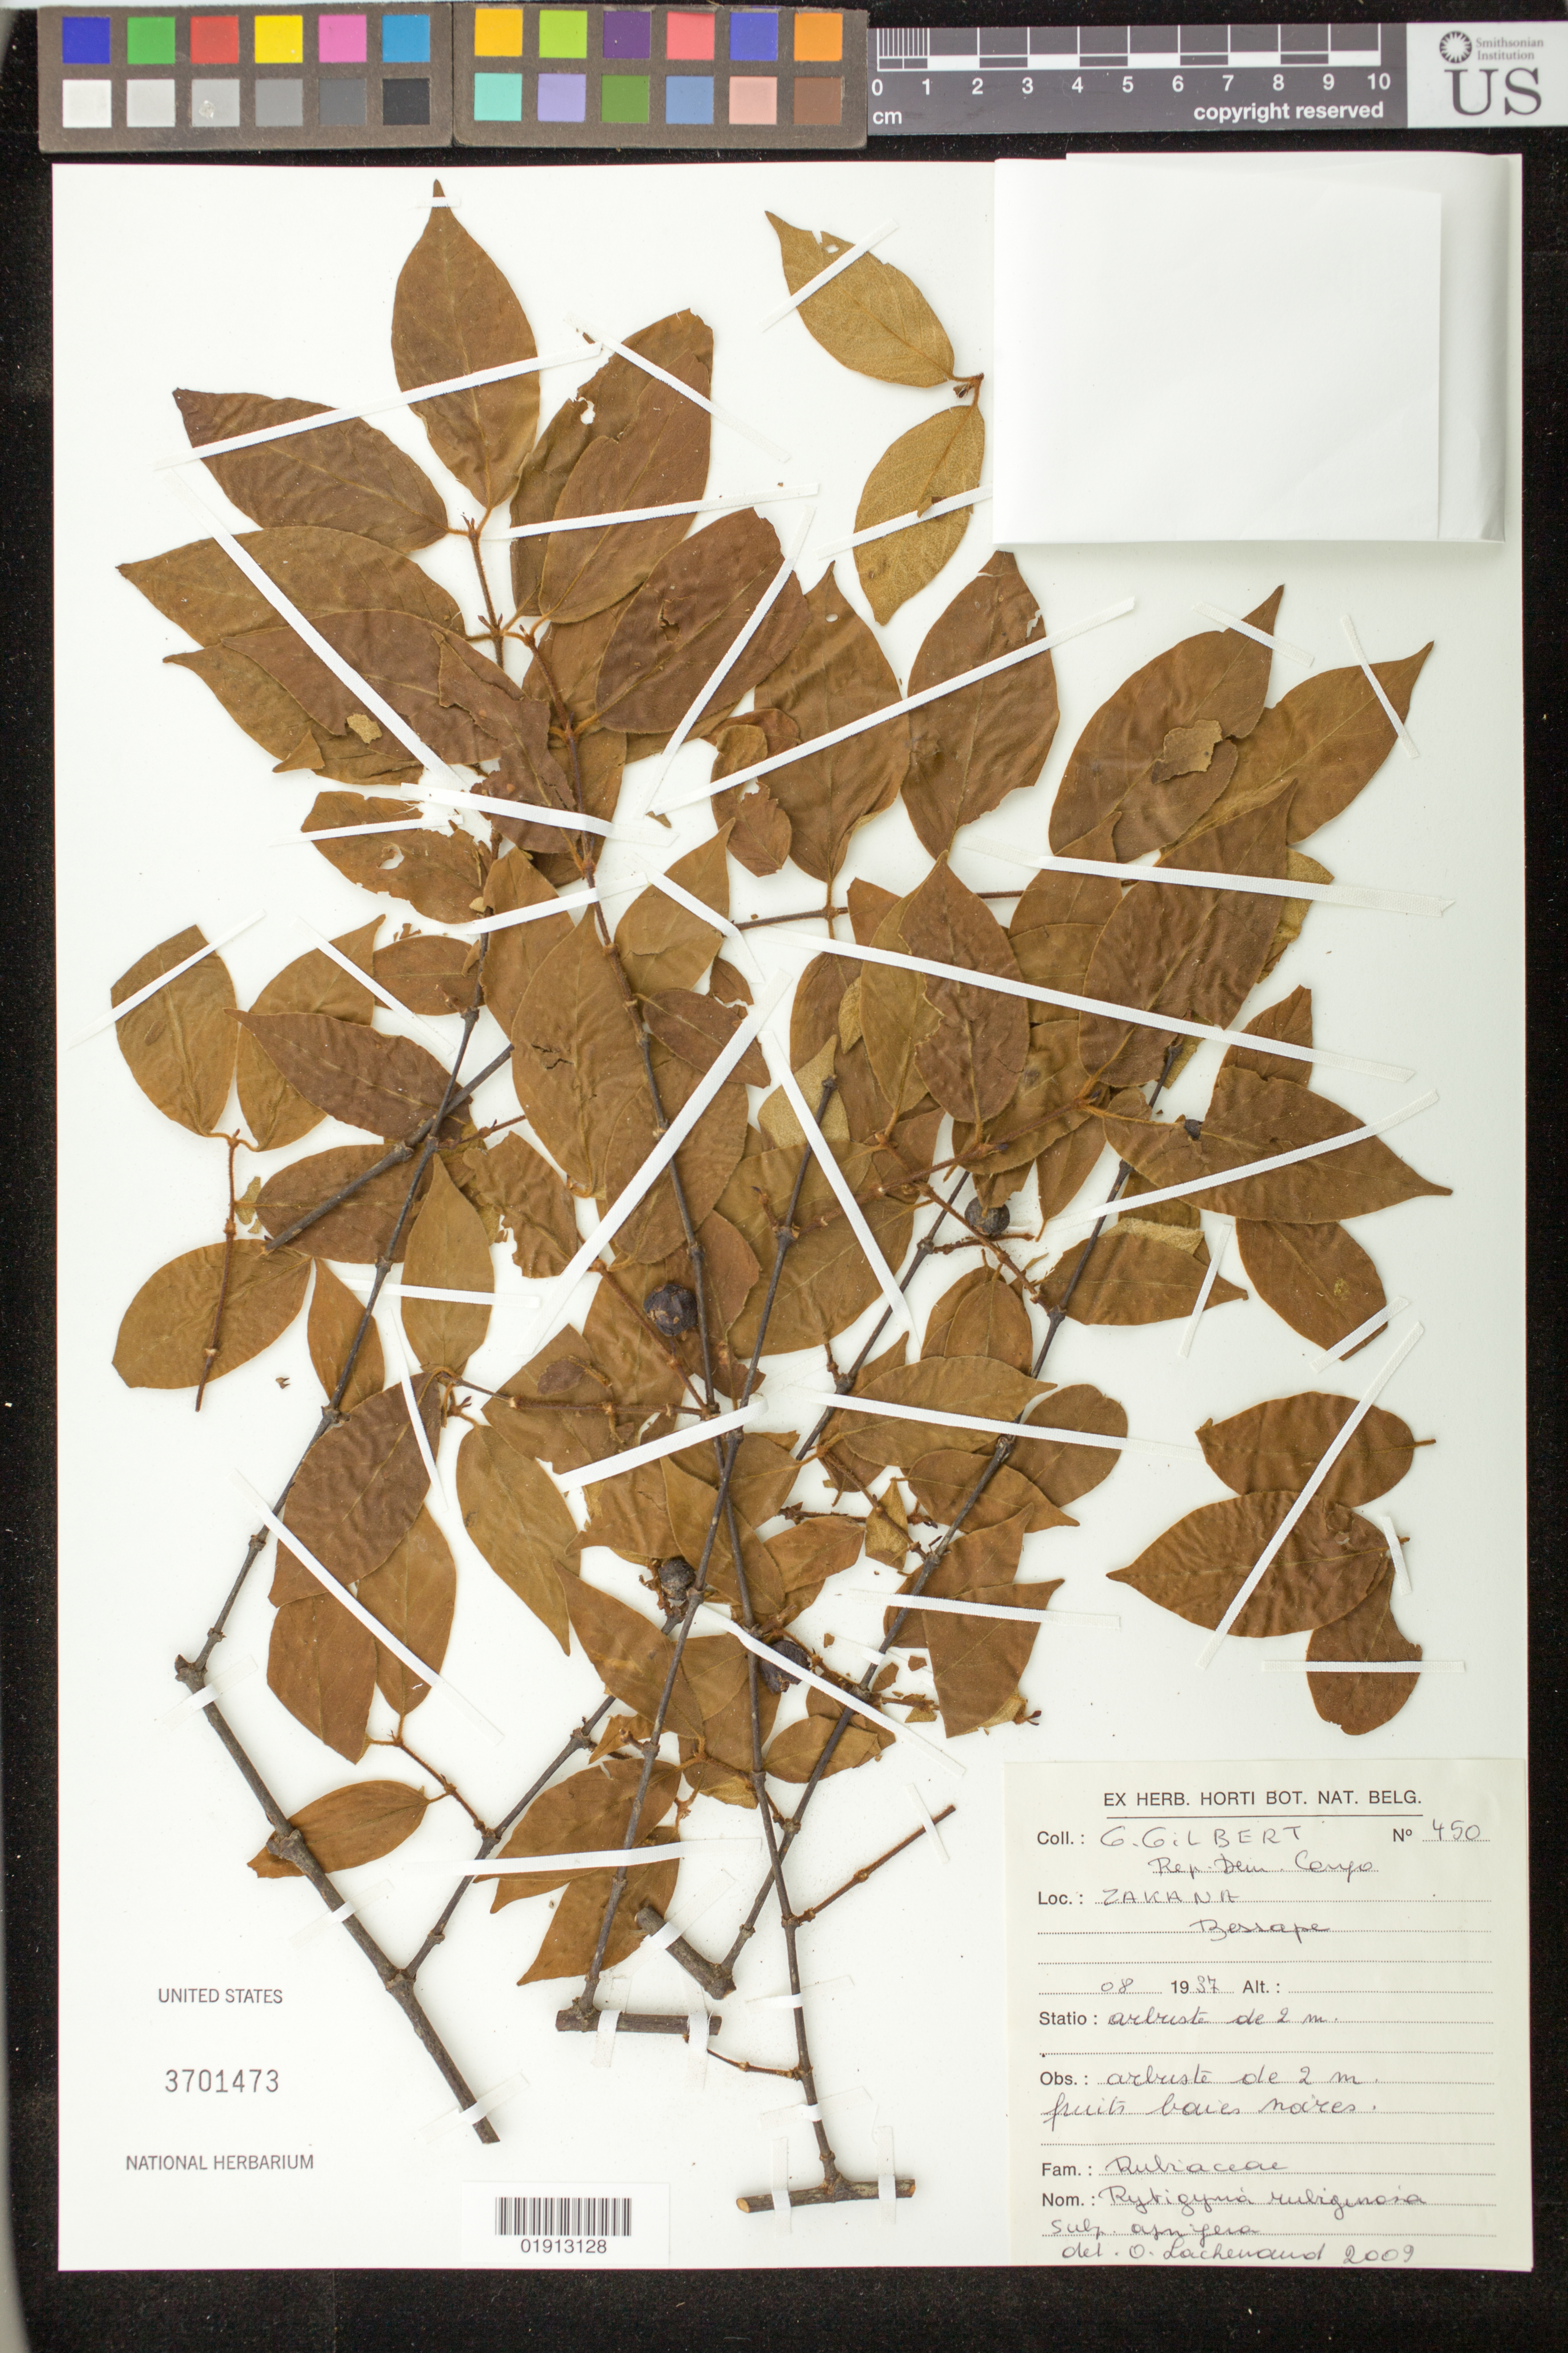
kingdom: Plantae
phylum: Tracheophyta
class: Magnoliopsida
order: Gentianales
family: Rubiaceae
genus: Rytigynia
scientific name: Rytigynia rubiginosa subsp. cymigera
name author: (Bremek.) Verdc.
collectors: G. Gilbert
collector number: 450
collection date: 1937-08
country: Congo, Democratic Republic of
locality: Zakana, Bessape.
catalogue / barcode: US 3701473